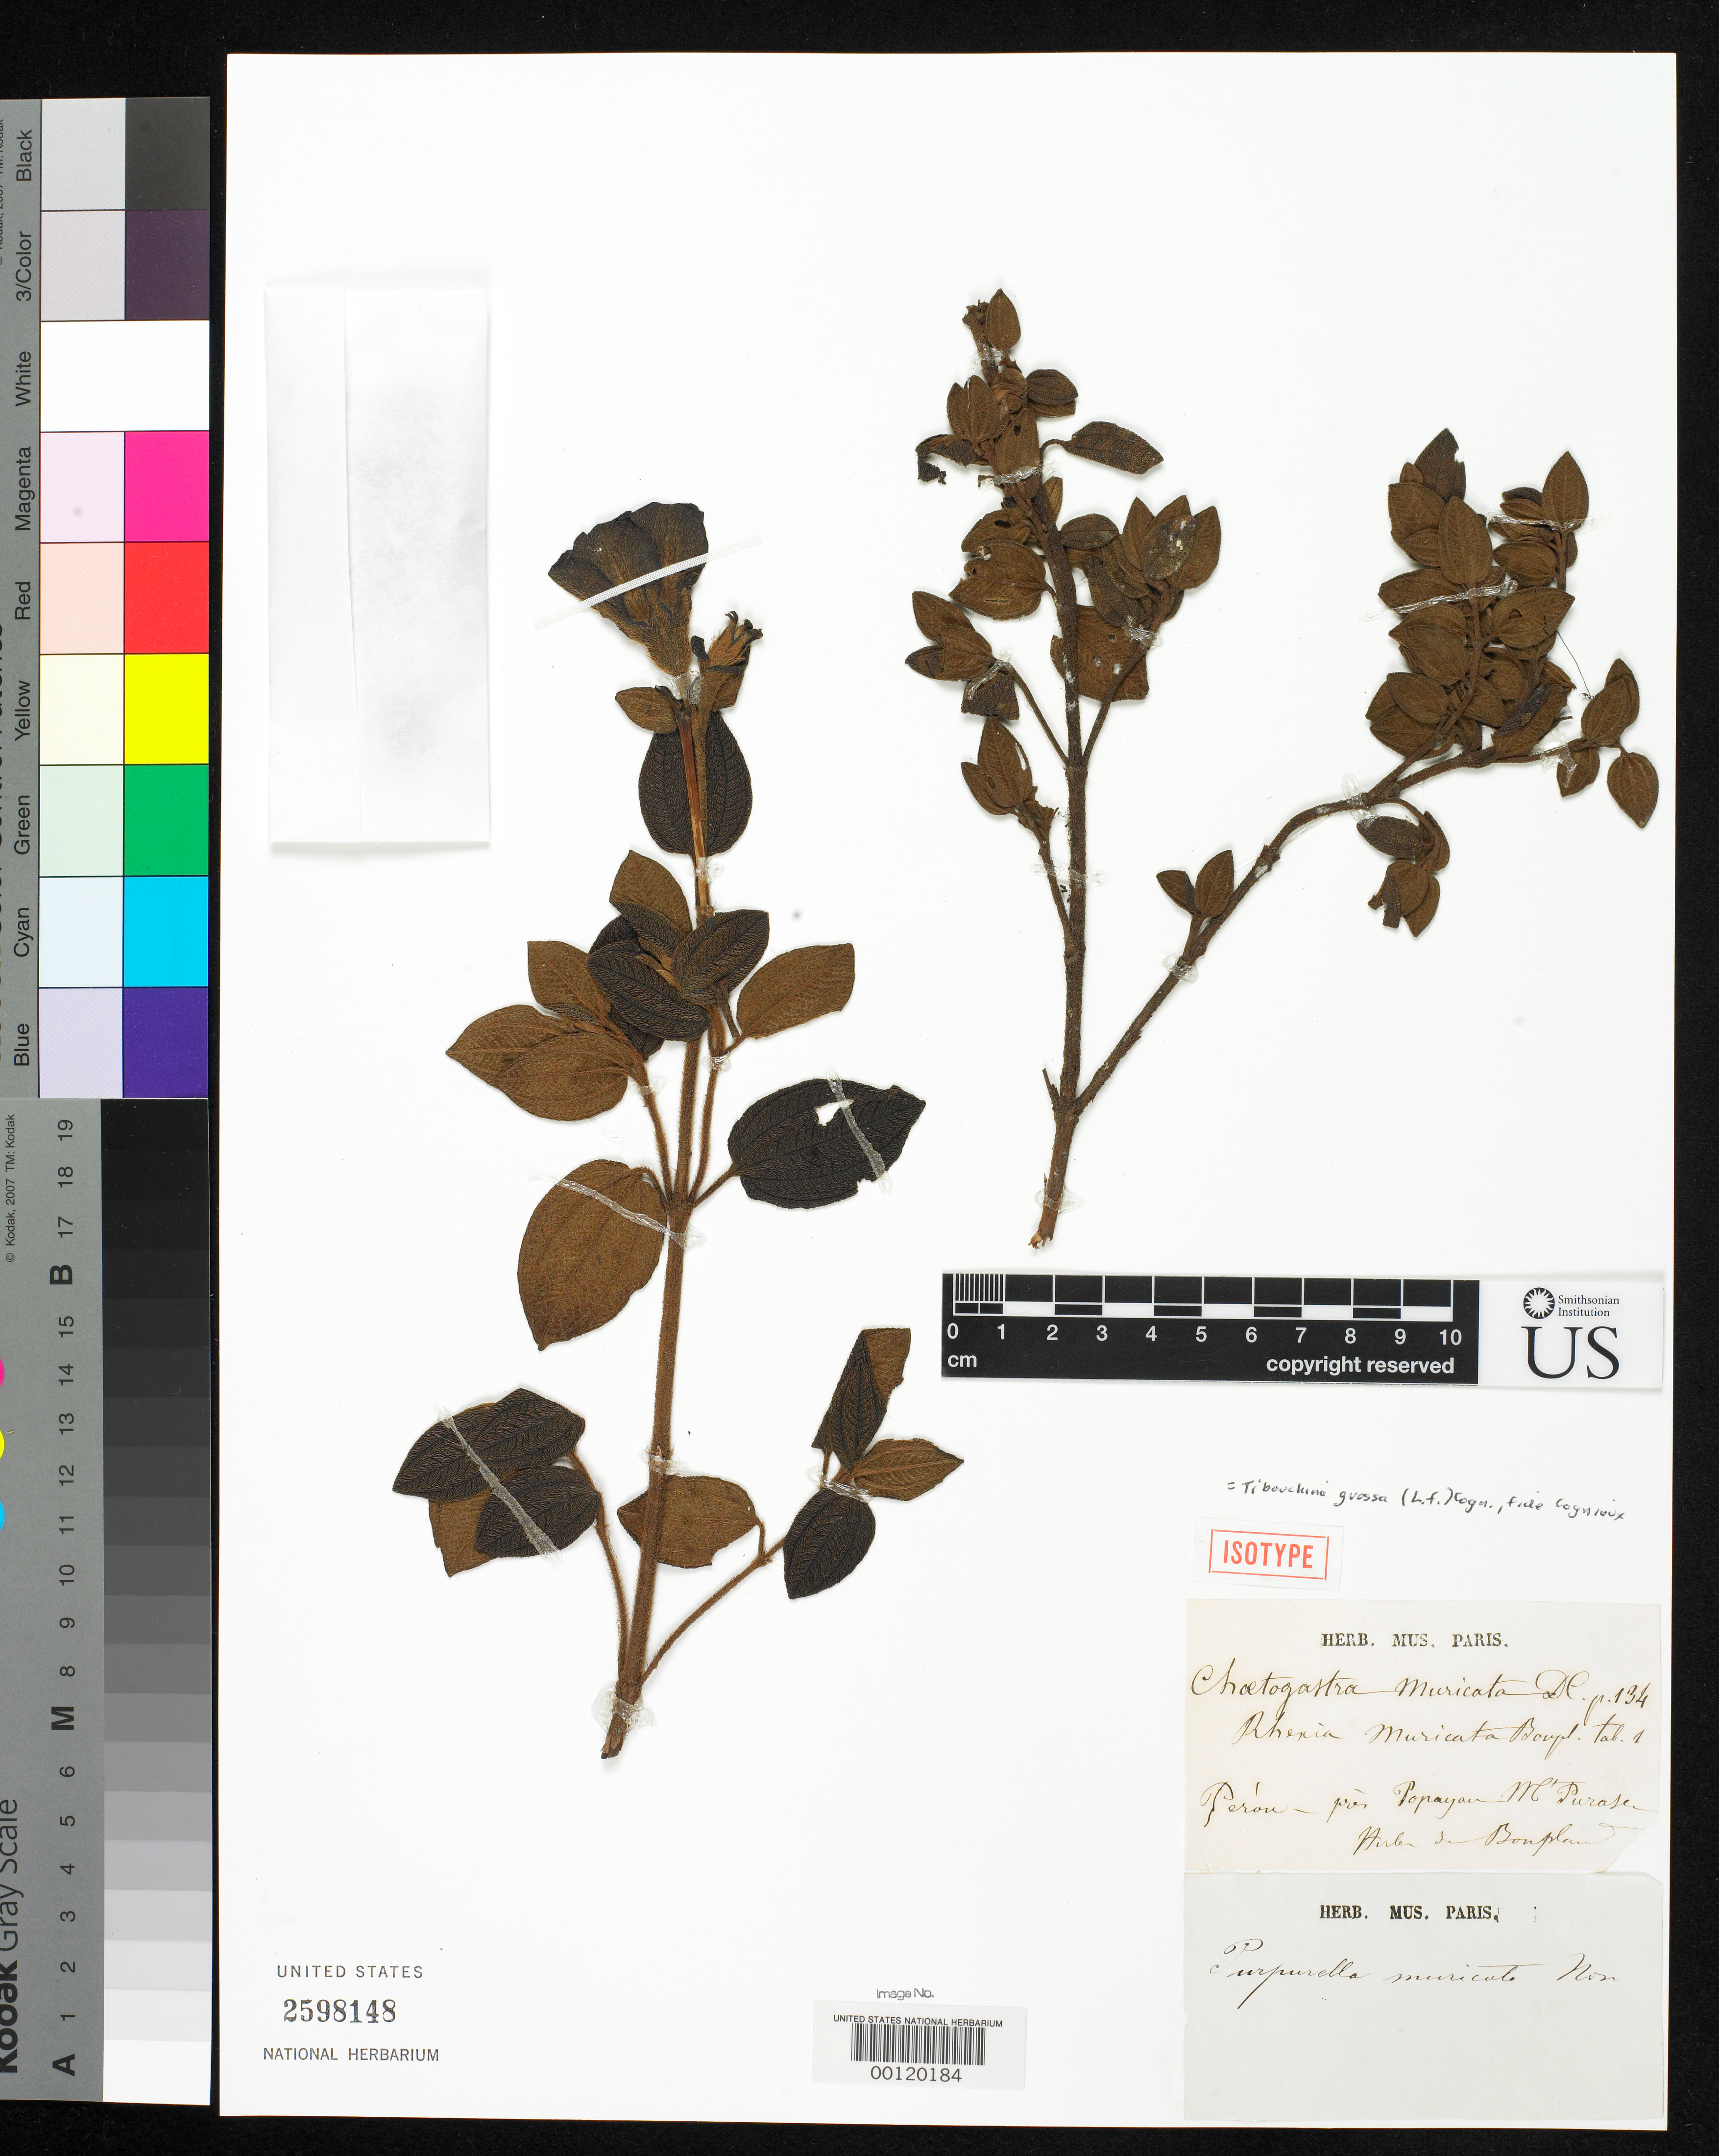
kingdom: Plantae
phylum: Tracheophyta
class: Magnoliopsida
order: Myrtales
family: Melastomataceae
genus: Rhexia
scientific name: Rhexia muricata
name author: Bonpl.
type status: Type Collection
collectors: A. J. A. Bonpland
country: Colombia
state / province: Cauca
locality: Purase, near Popayan.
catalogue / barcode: US 2598148